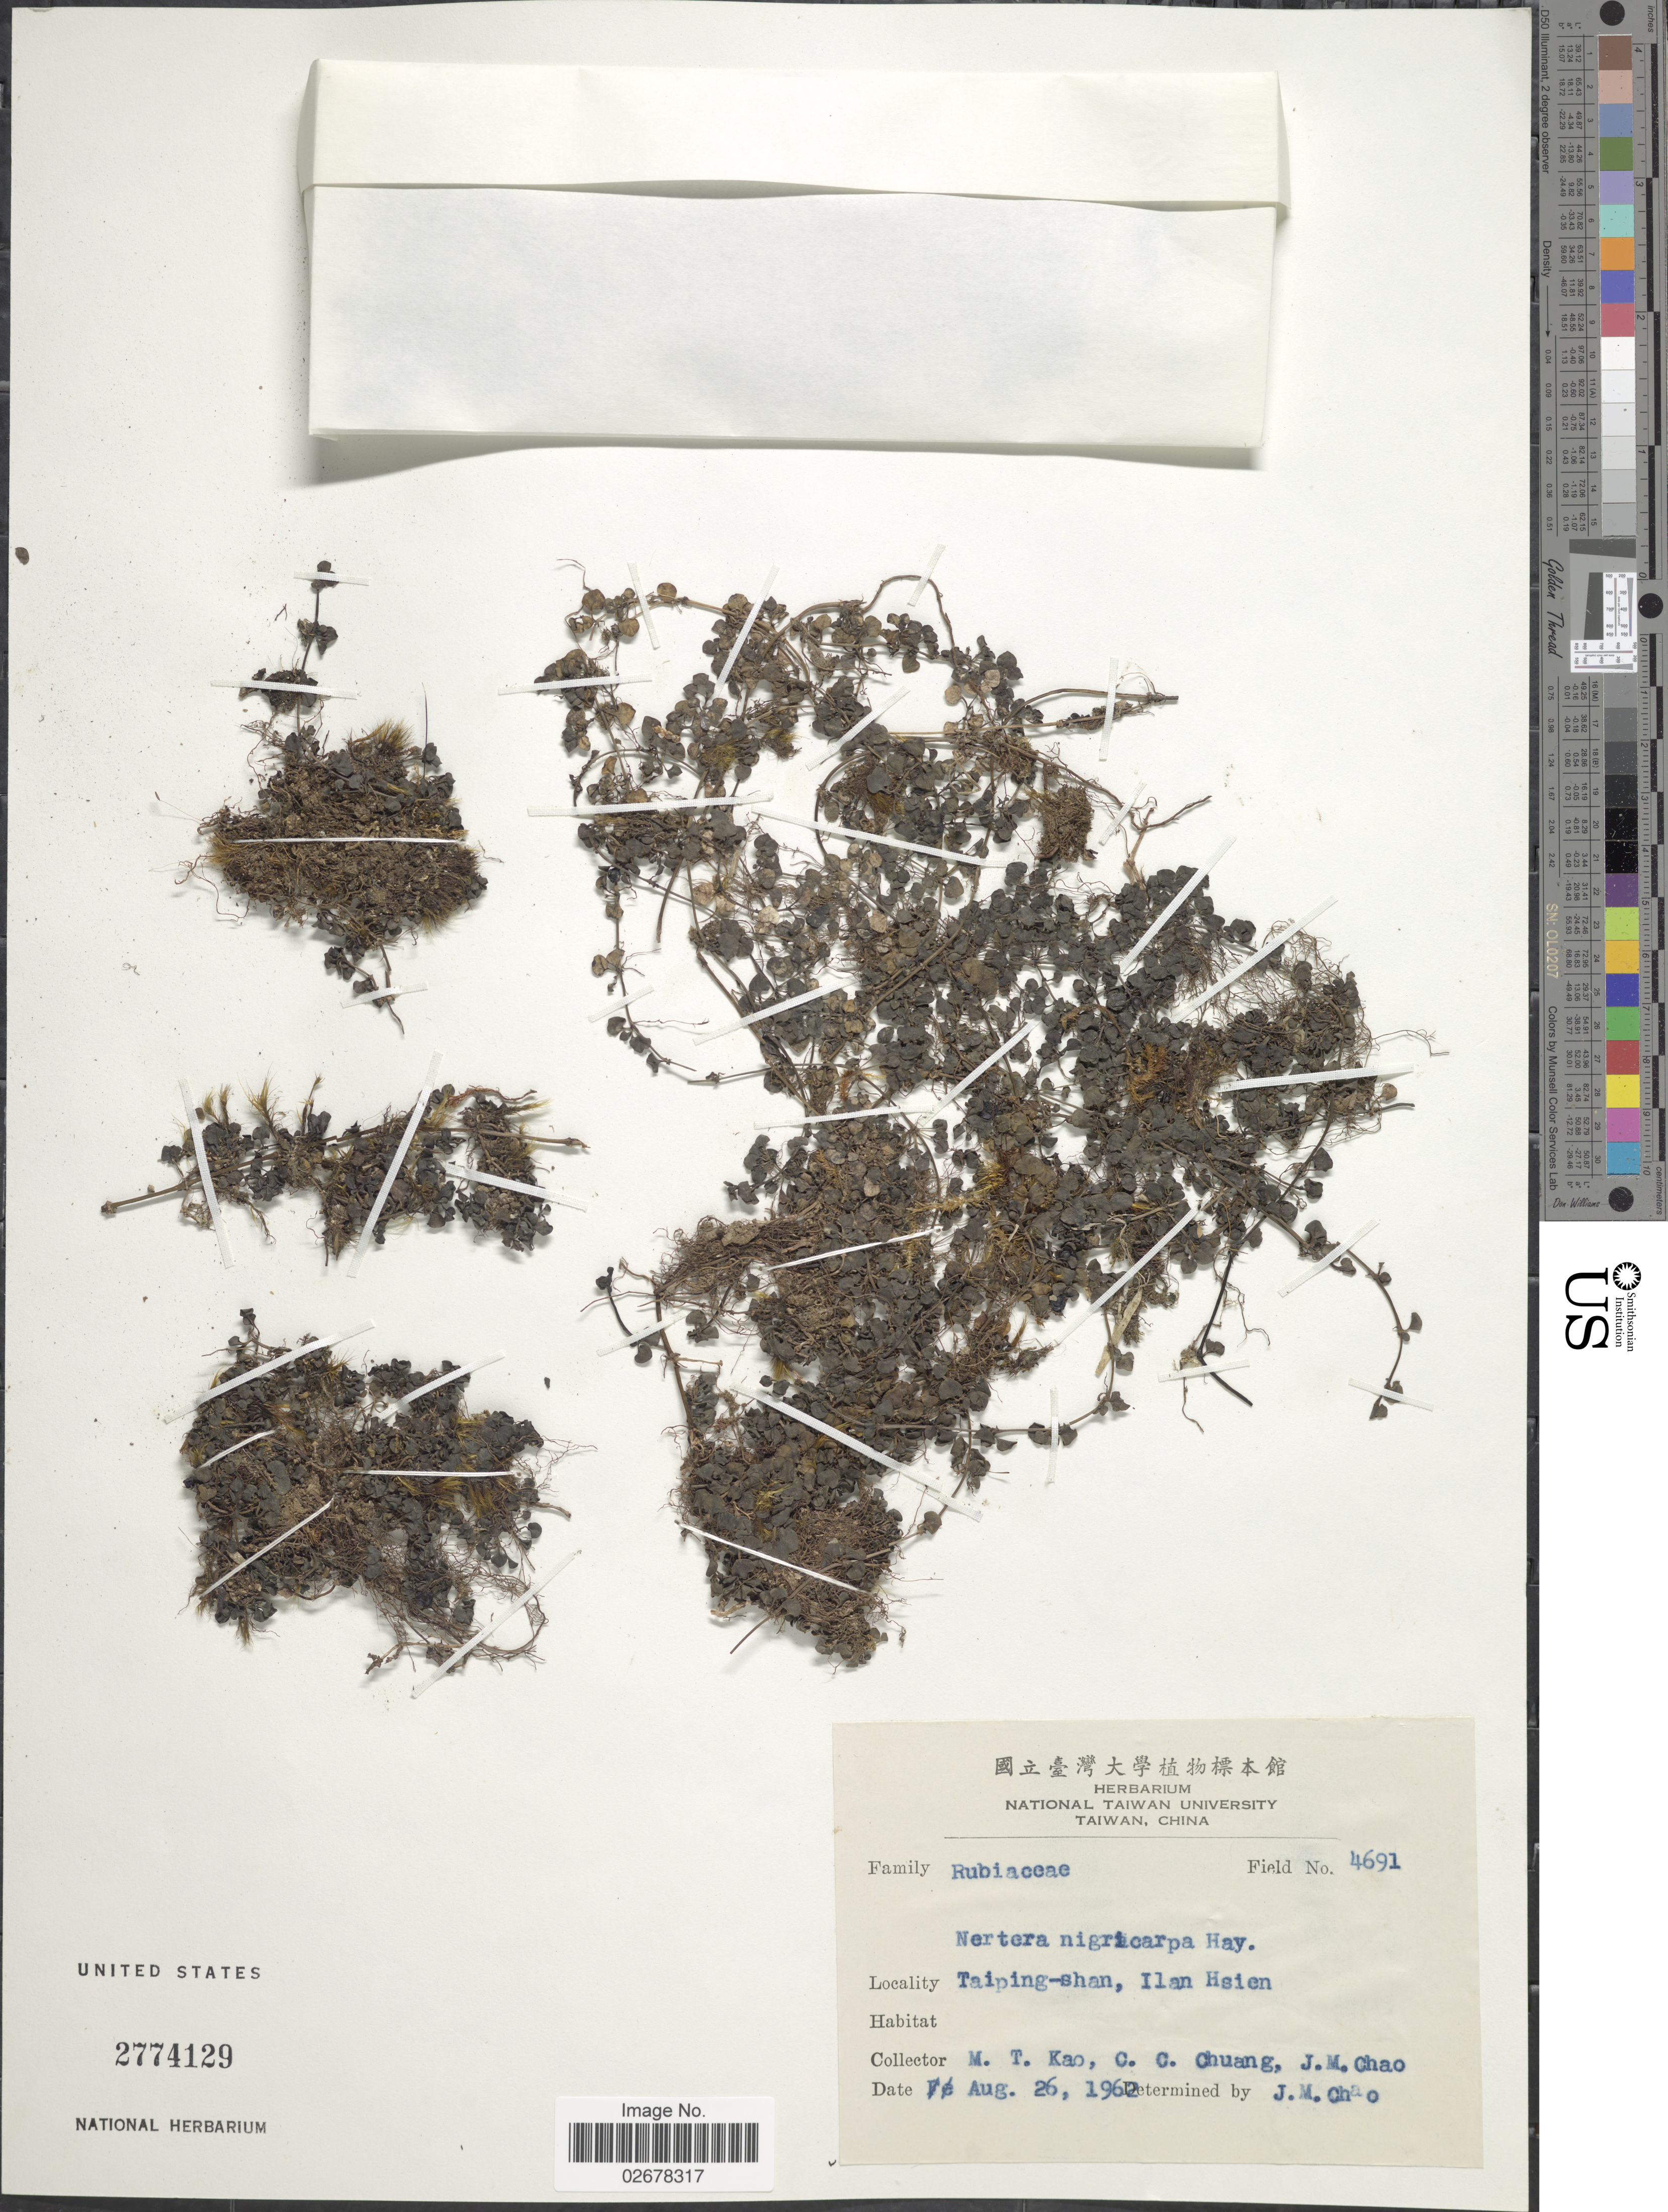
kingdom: Plantae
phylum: Tracheophyta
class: Magnoliopsida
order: Gentianales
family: Rubiaceae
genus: Nertera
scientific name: Nertera nigricarpa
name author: Hayata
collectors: M. T. Kao, C. C. Chuang & J. Chao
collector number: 4691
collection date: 1962-08-26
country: Taiwan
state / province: Ilan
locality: Taiping-shan, Ilan Hsien.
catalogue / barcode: US 2774129